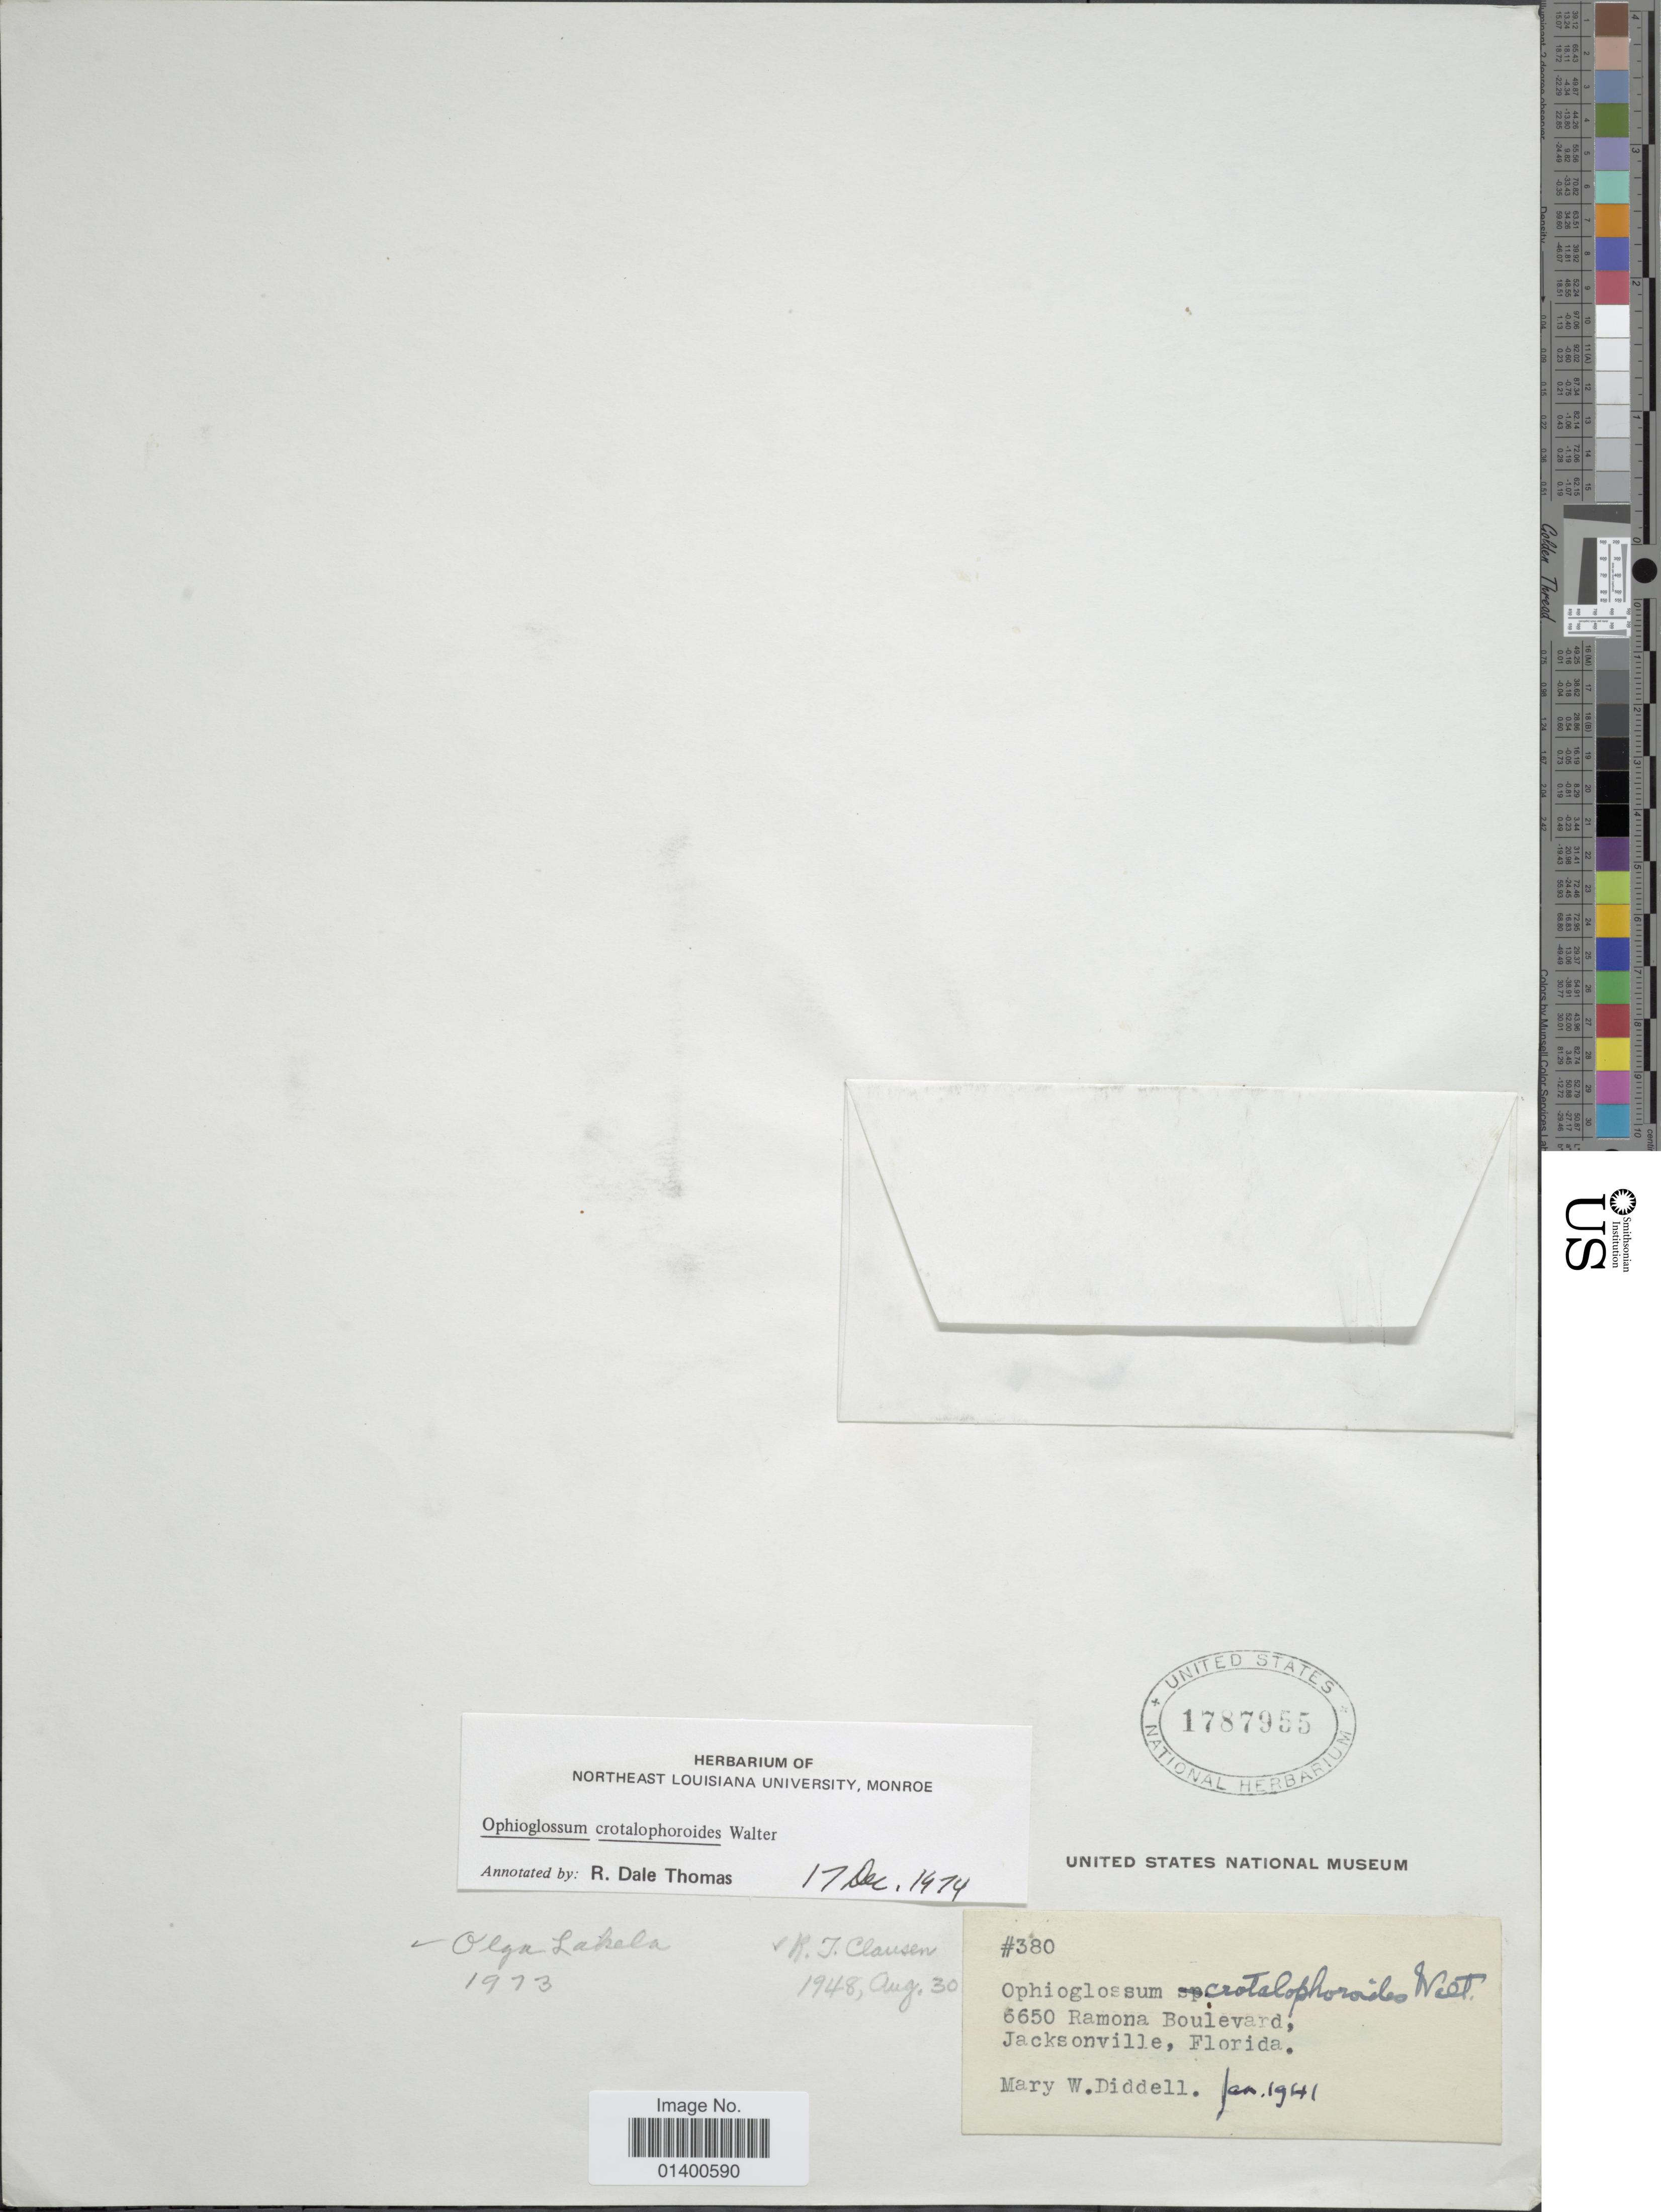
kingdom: Plantae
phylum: Tracheophyta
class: Polypodiopsida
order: Ophioglossales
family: Ophioglossaceae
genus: Ophioglossum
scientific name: Ophioglossum crotalophoroides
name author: Walter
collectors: M. Diddell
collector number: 380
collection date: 1941-01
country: United States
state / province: Florida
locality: Ramona, Boulevard, Jacksonville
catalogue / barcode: US 1787955